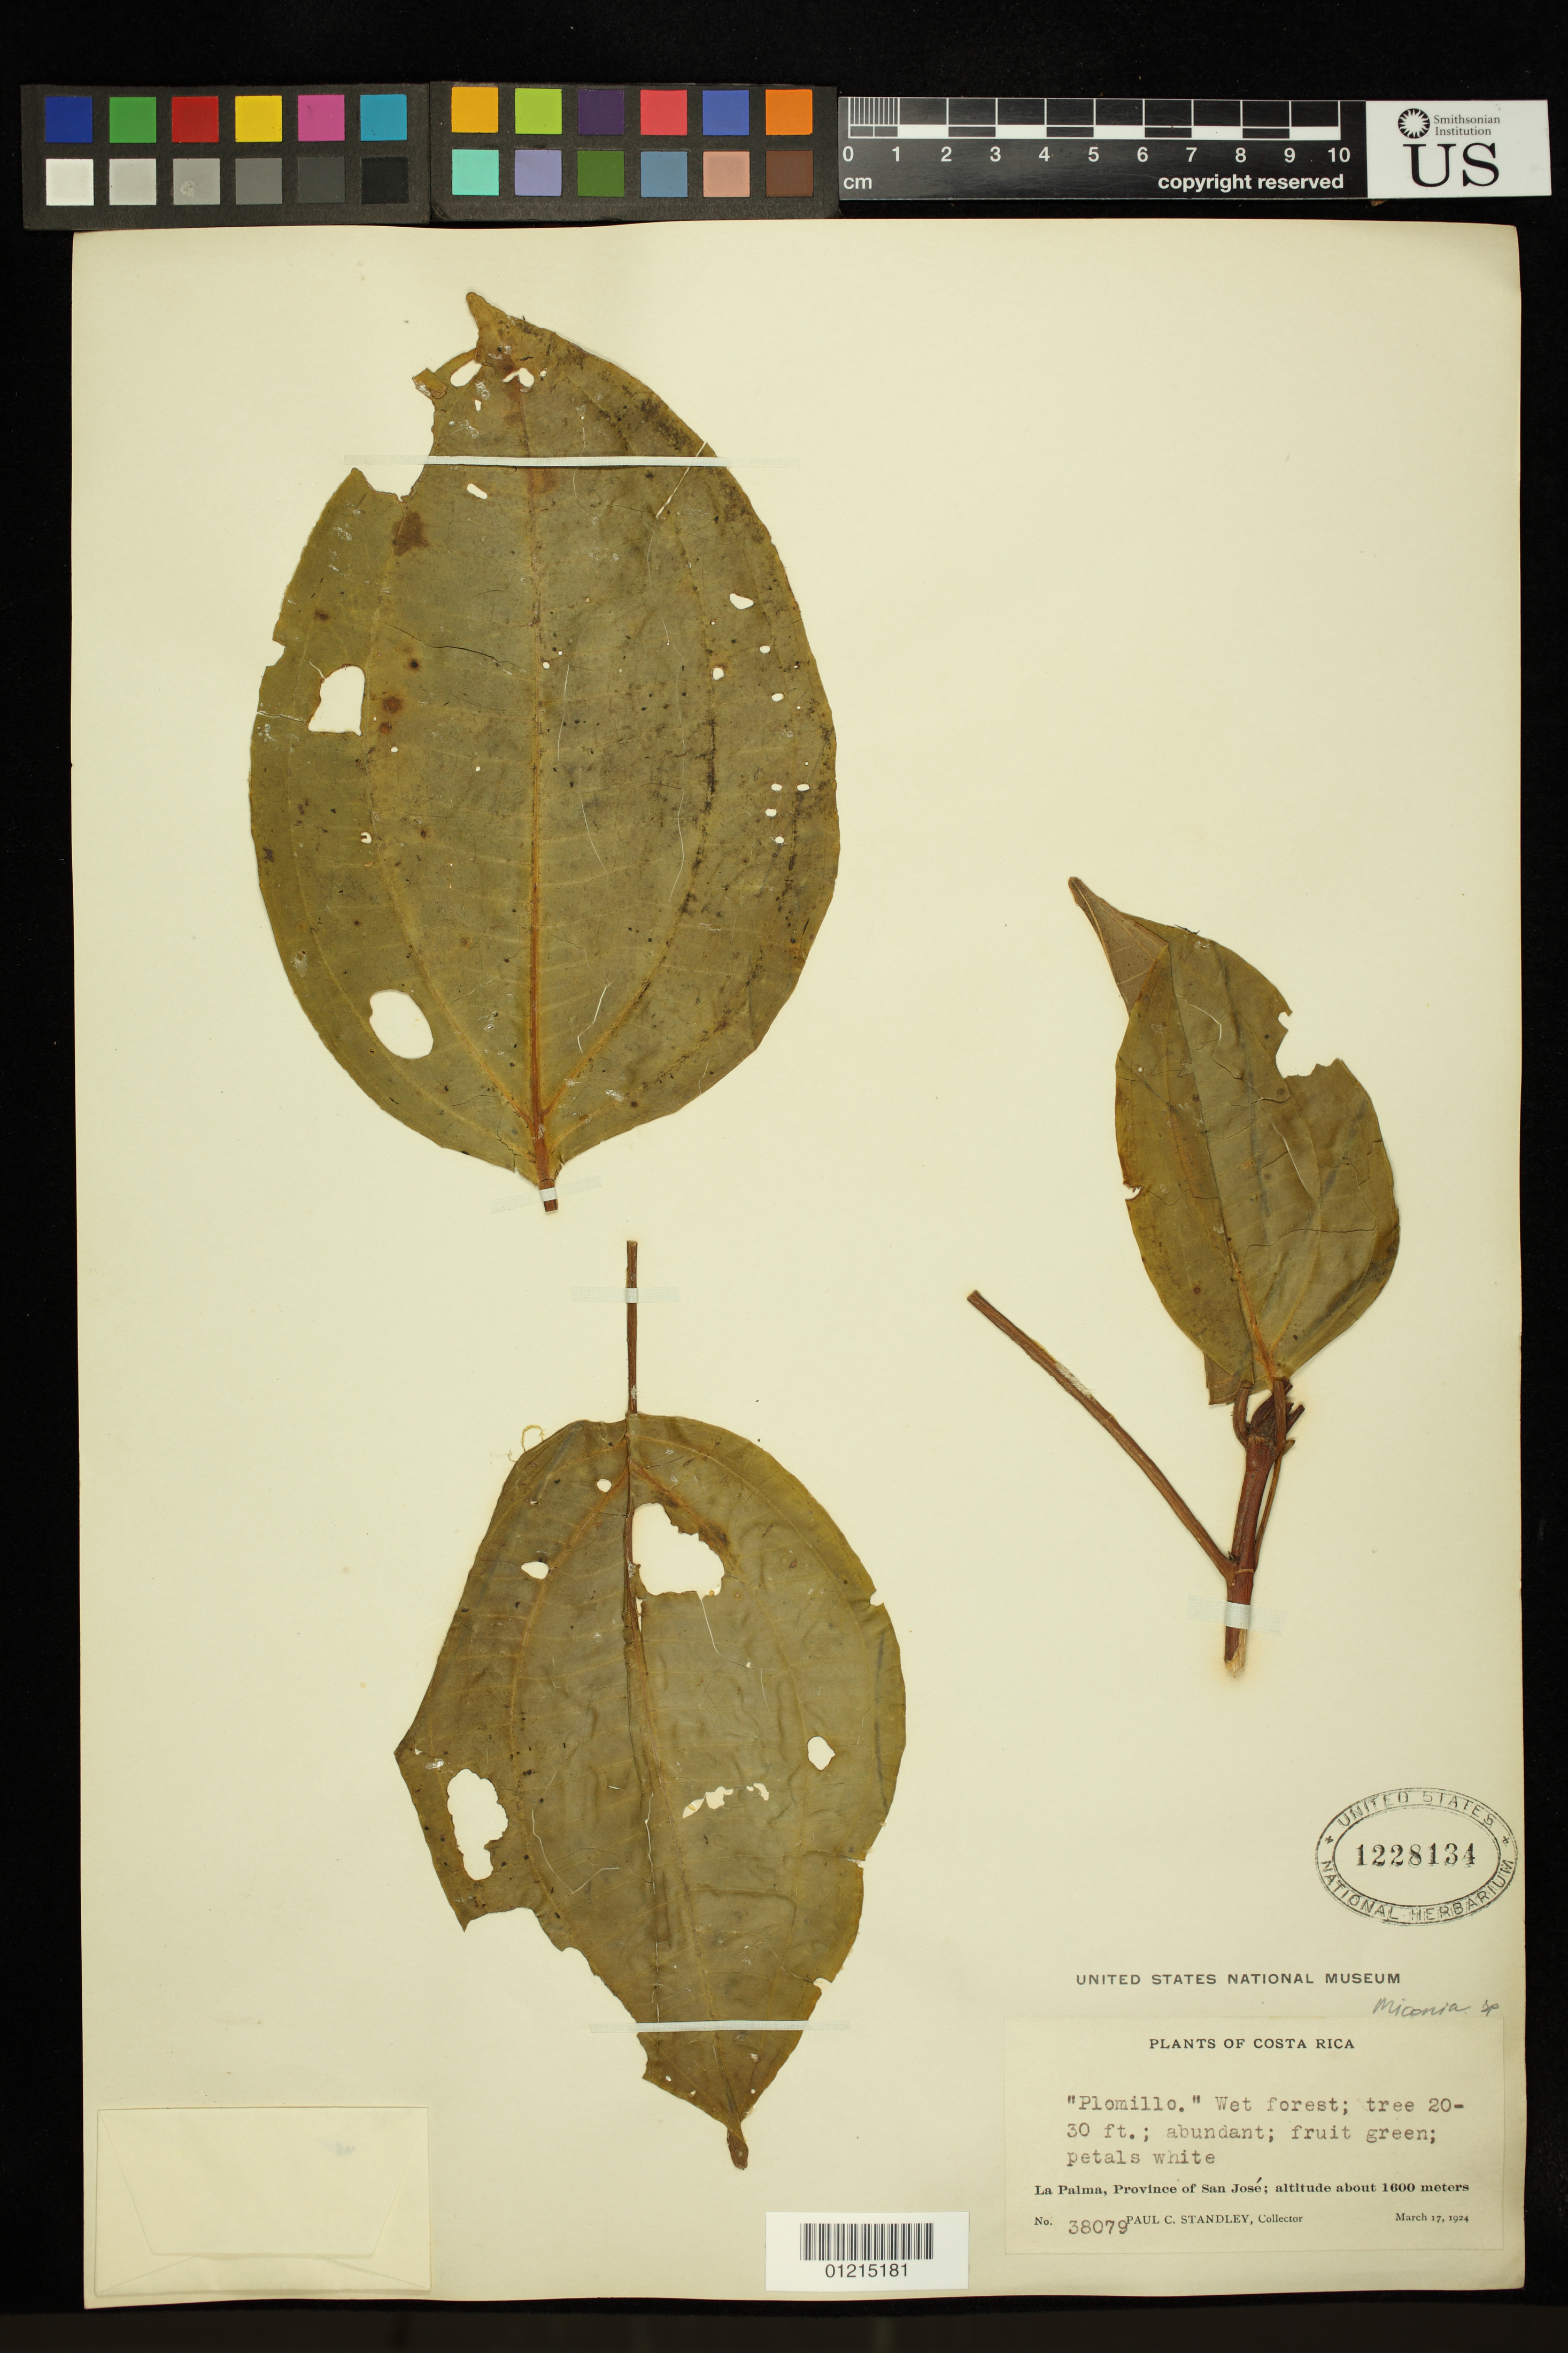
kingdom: Plantae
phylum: Tracheophyta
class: Magnoliopsida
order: Myrtales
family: Melastomataceae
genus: Miconia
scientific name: Miconia sp.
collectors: P. C. Standley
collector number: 38079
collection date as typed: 17 Mar 1924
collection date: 1924-03-17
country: Costa Rica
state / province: San José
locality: La Palma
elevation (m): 1600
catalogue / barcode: US 1228134